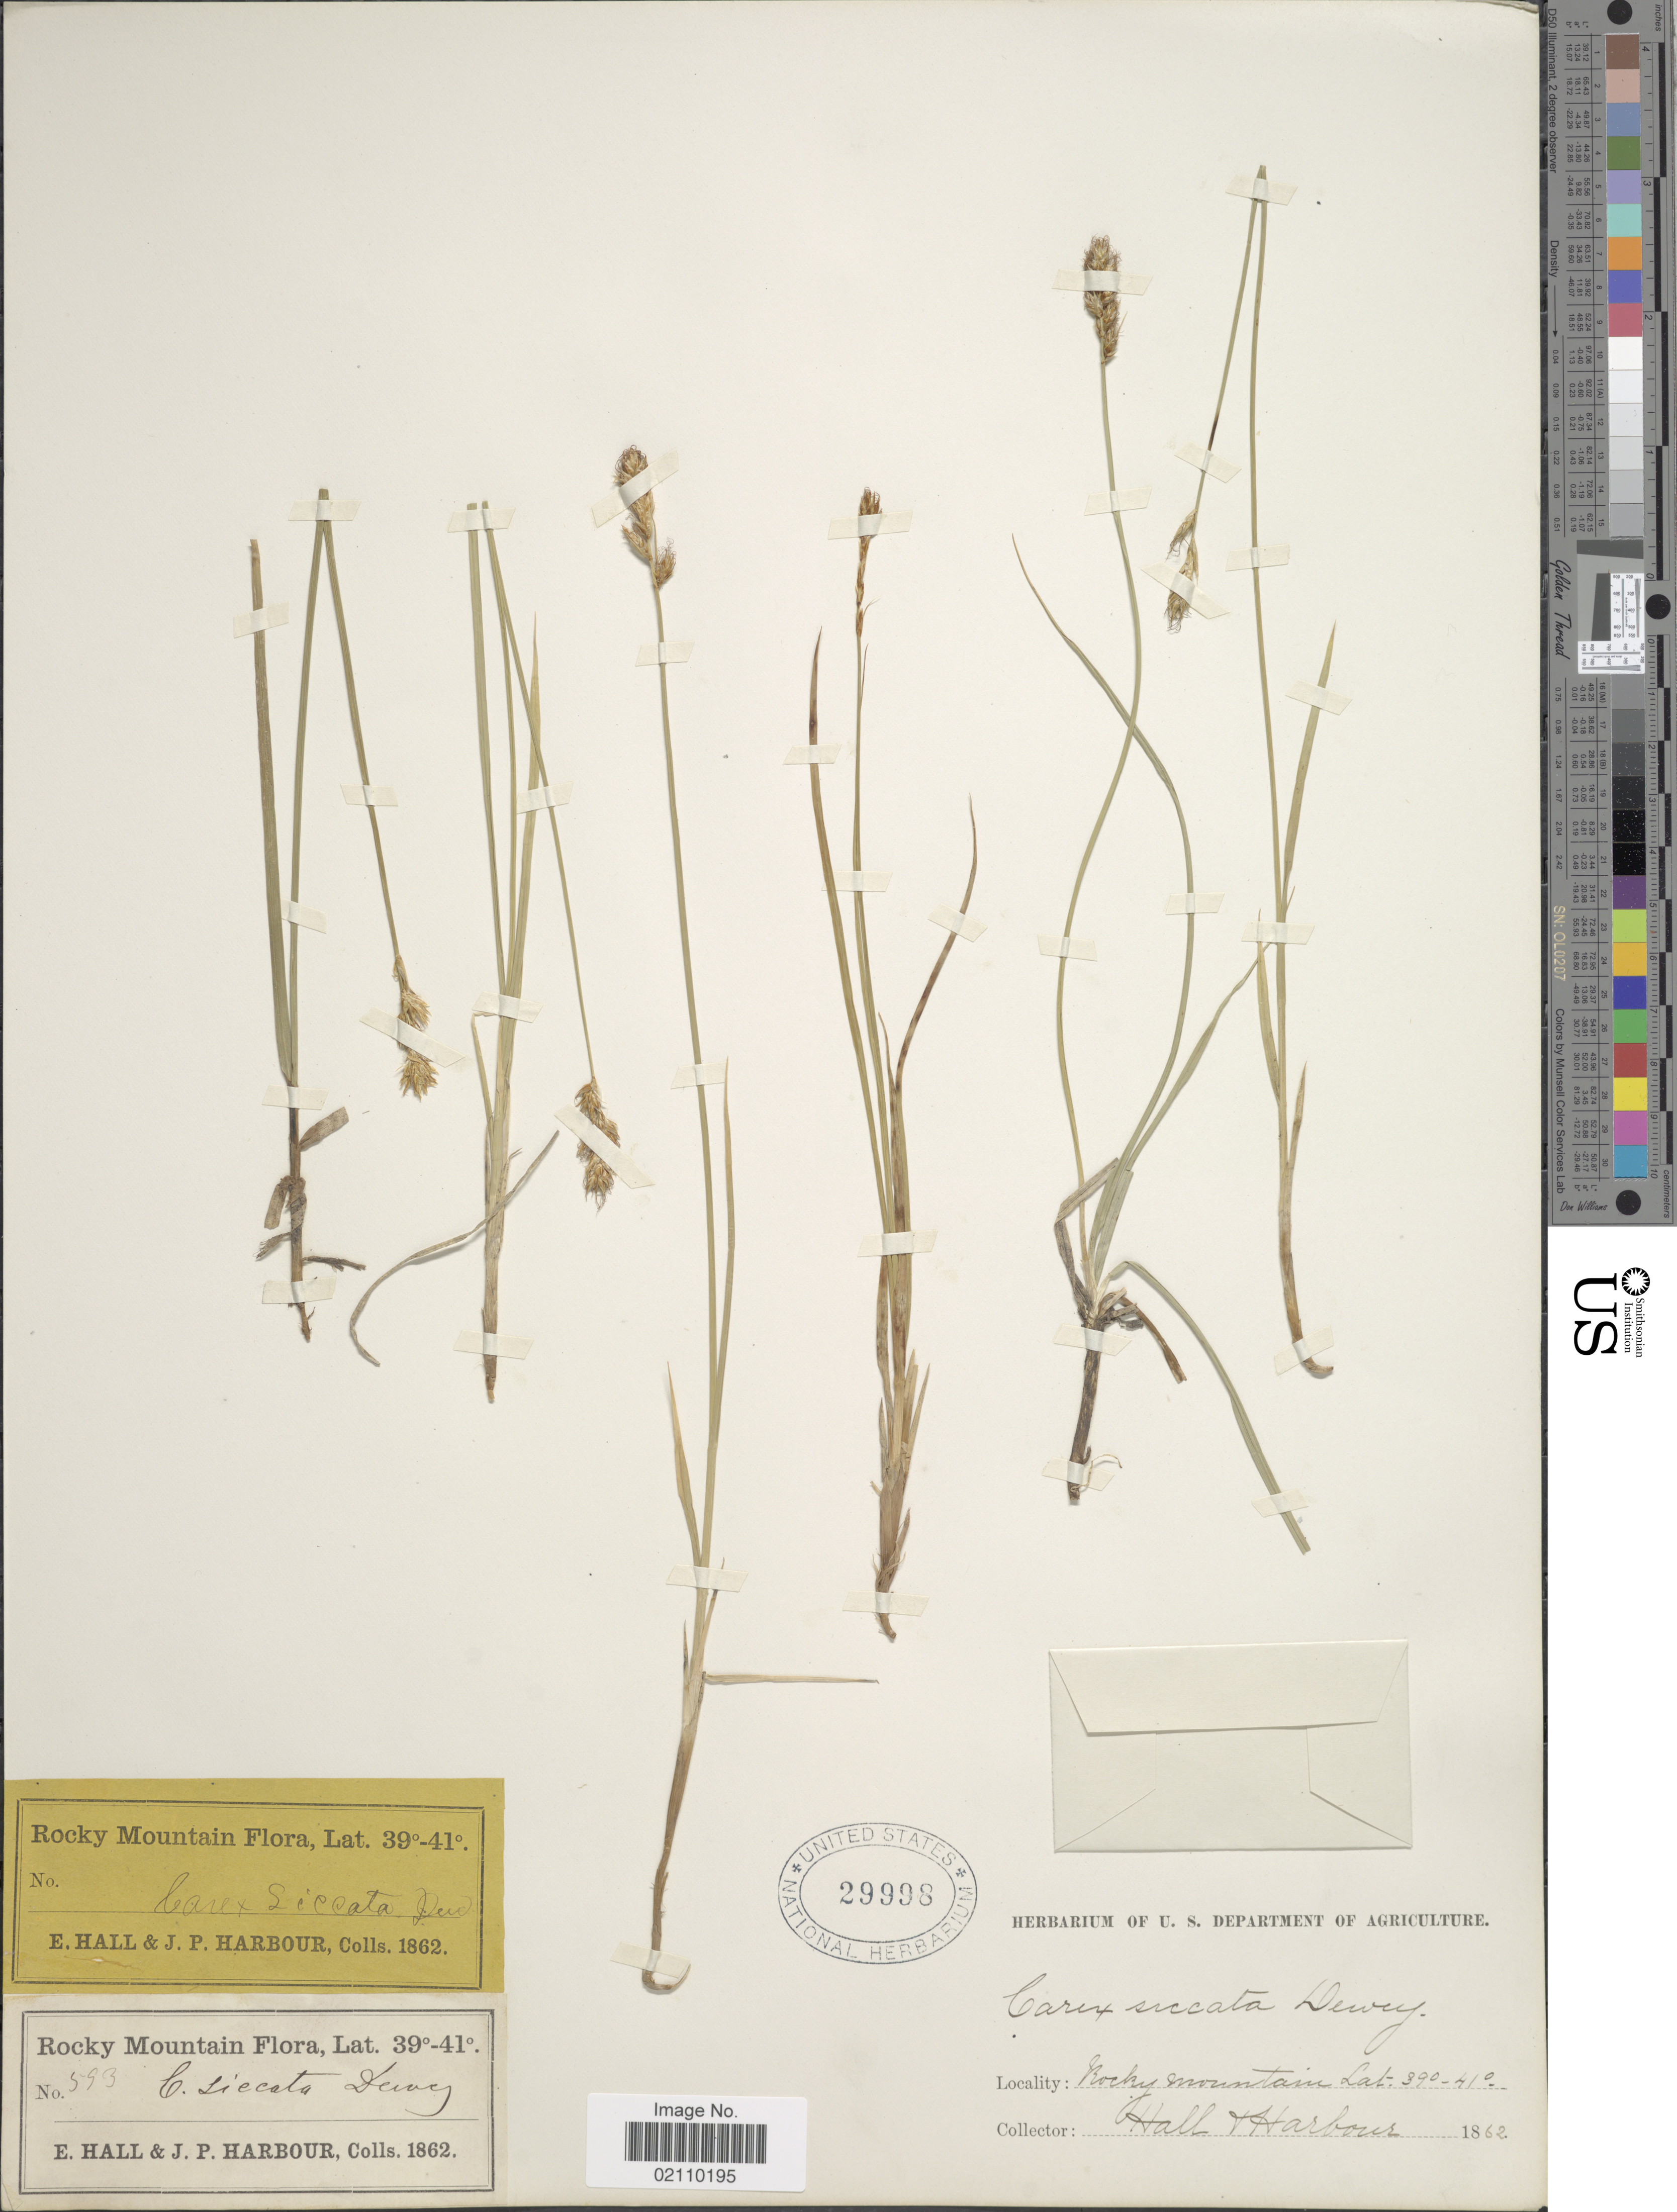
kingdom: Plantae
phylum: Tracheophyta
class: Liliopsida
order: Poales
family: Cyperaceae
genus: Carex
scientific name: Carex siccata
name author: Dewey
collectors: E. Hall & J. Harbour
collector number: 593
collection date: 1862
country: United States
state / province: Colorado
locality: Rocky Mtns.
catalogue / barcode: US 29998